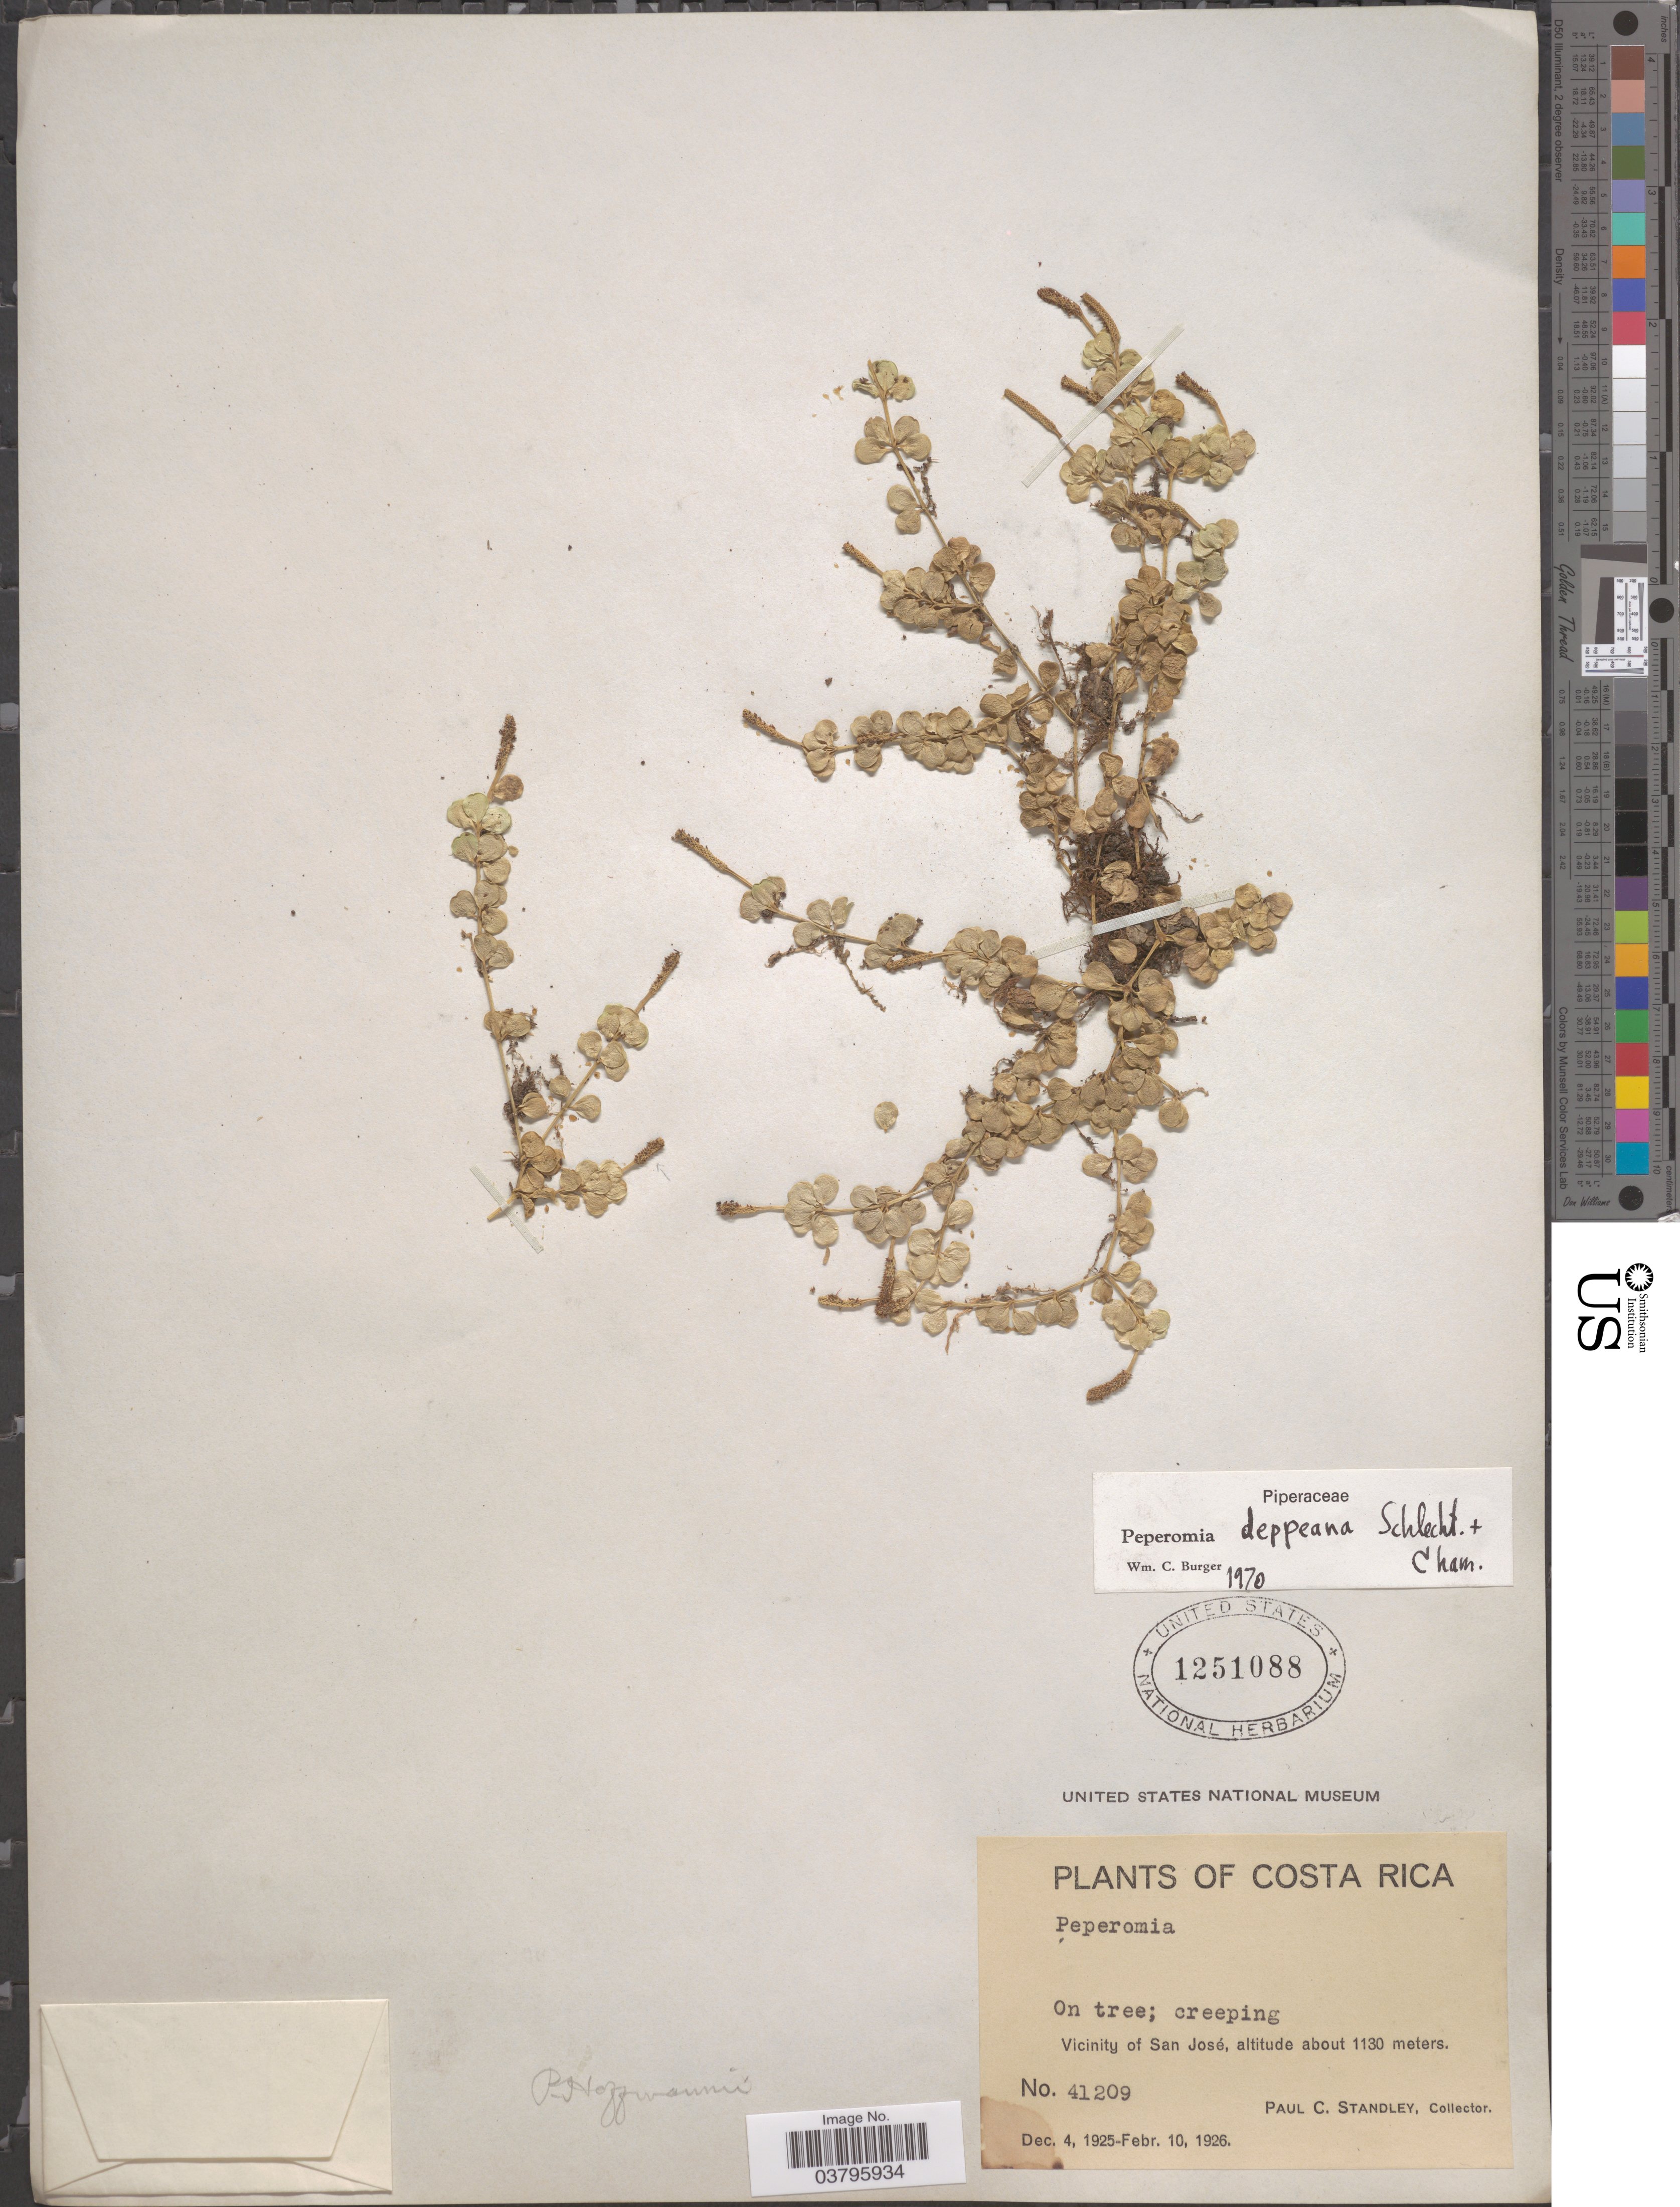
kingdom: Plantae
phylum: Tracheophyta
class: Magnoliopsida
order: Piperales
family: Piperaceae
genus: Peperomia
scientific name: Peperomia deppeana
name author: Schltdl. & Cham.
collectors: P. C. Standley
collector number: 41209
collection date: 1925-12-04/1926-02-10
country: Costa Rica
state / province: San José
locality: Vicinity of San José.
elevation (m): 1130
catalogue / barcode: US 1251088